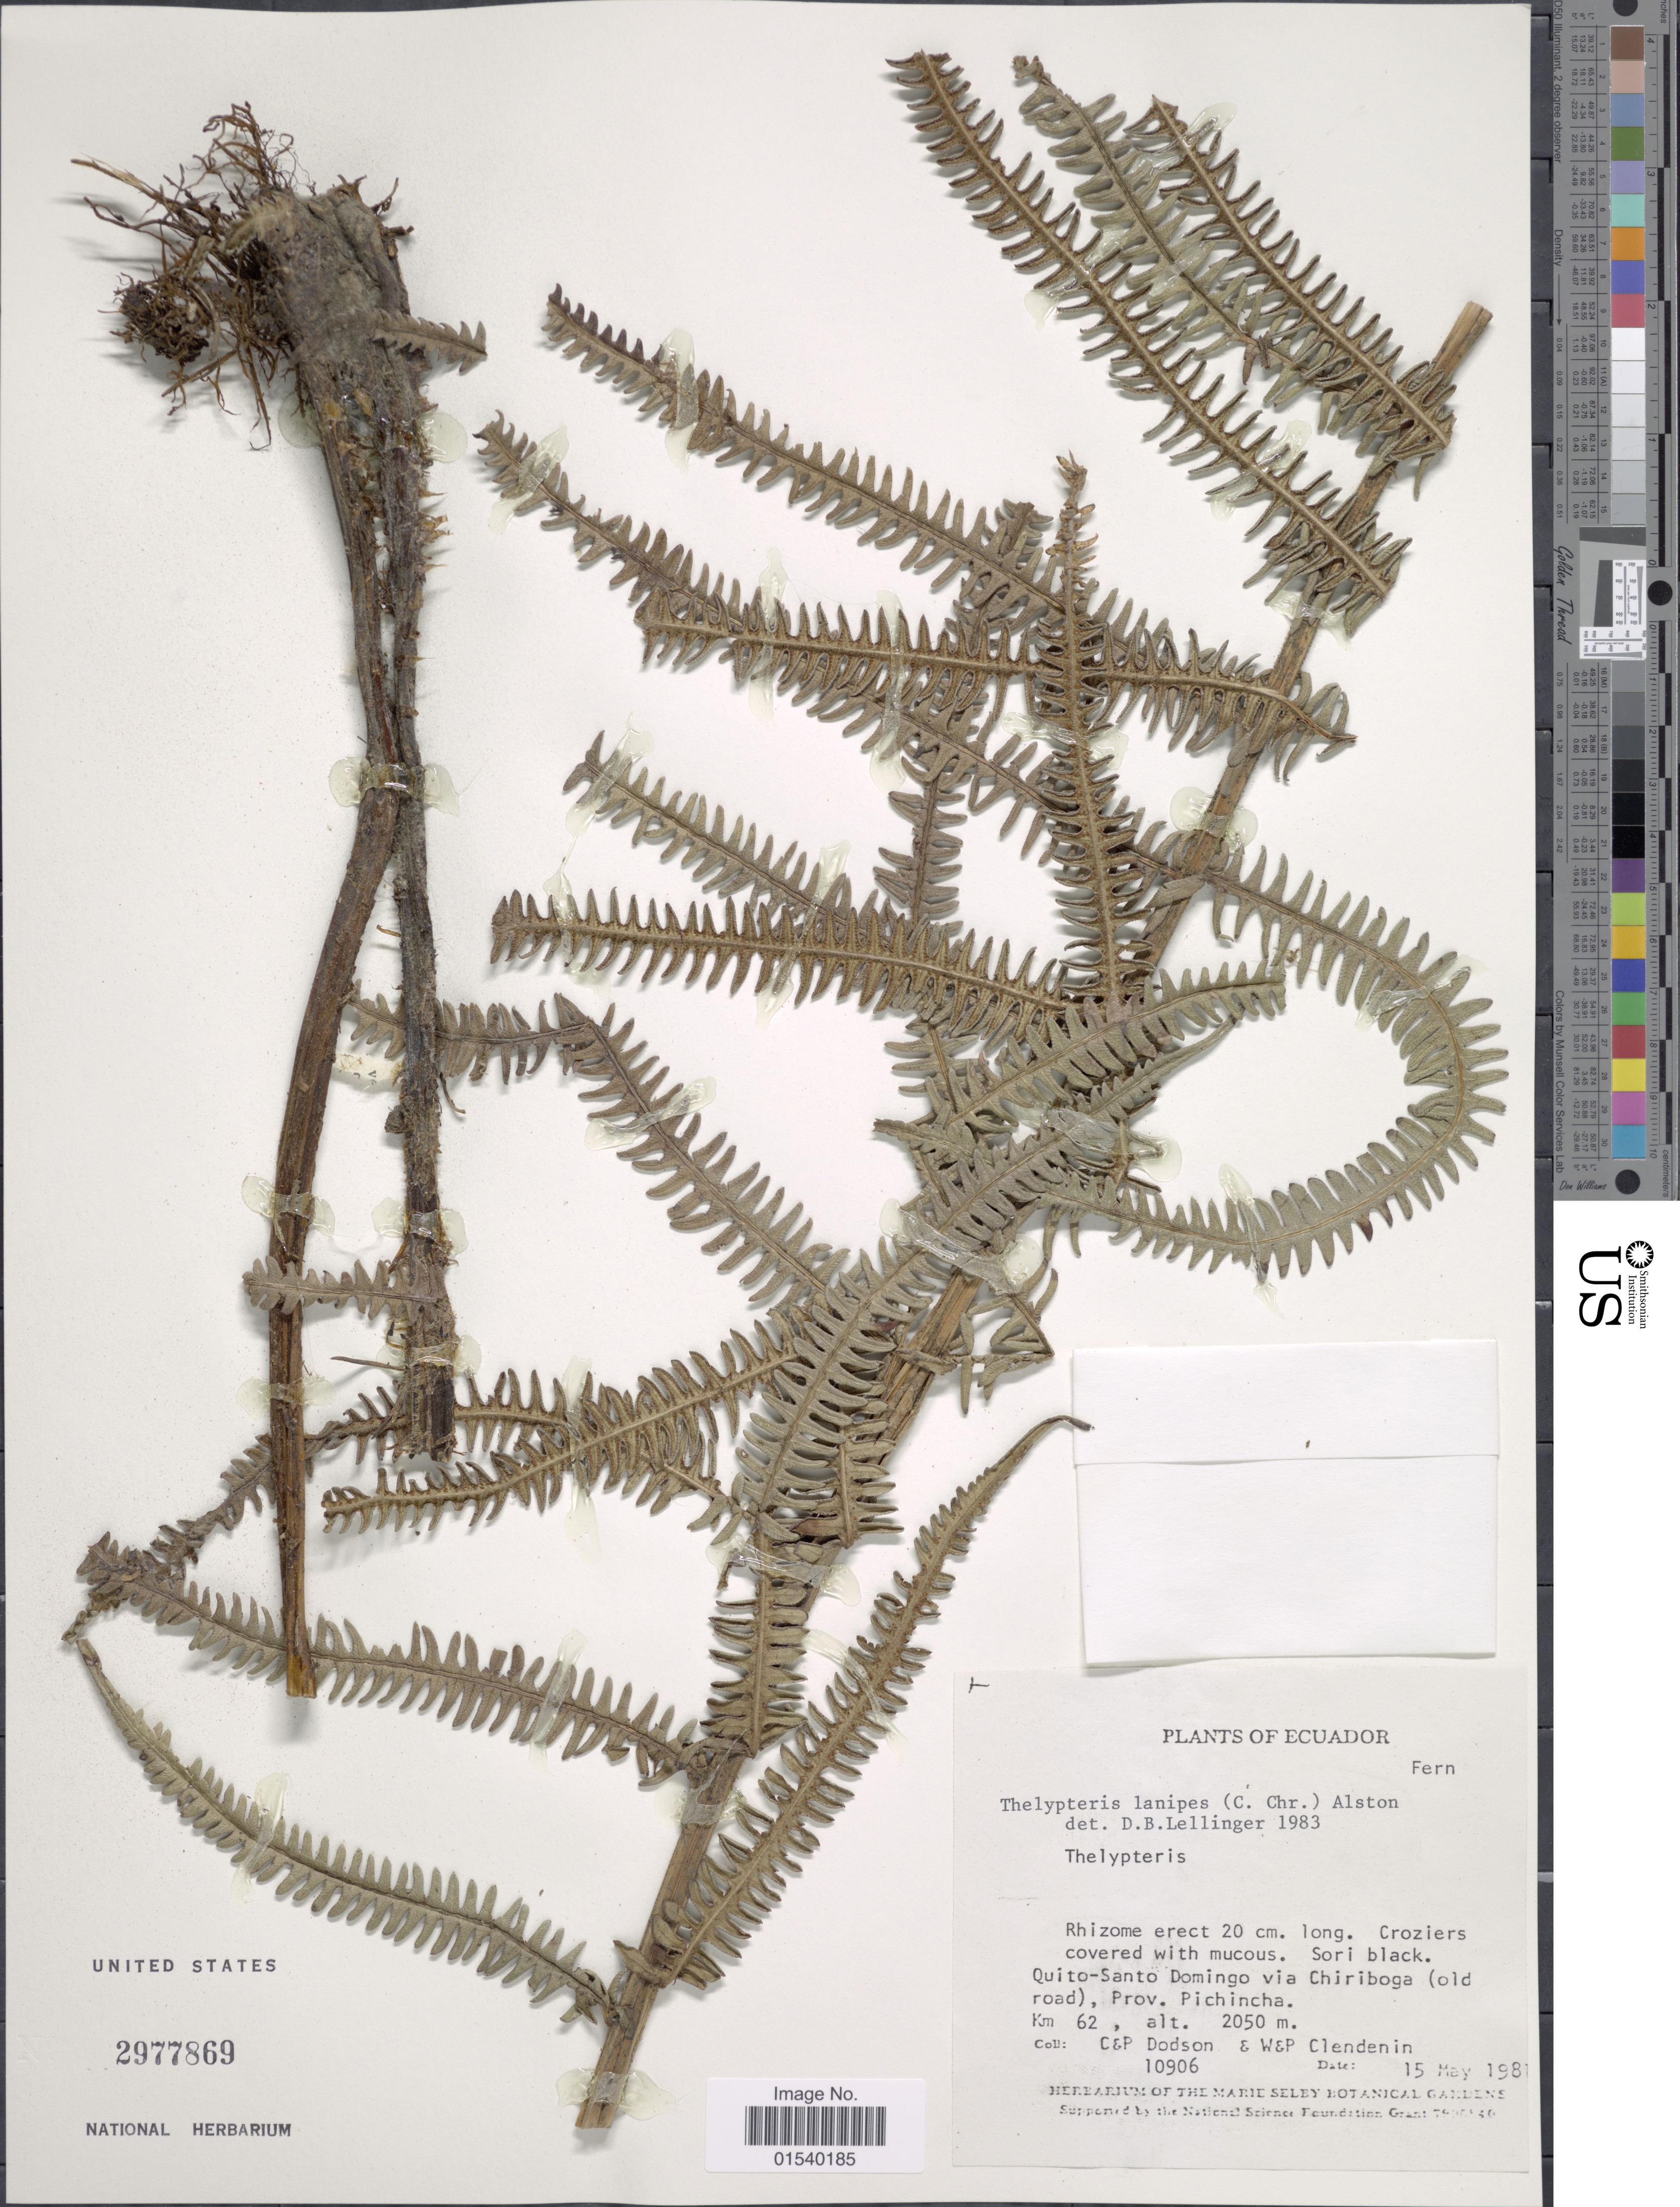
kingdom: Plantae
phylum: Tracheophyta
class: Polypodiopsida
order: Polypodiales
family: Thelypteridaceae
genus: Amauropelta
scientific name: Amauropelta lanipes (C. Chr.) comb. nov., ined 2015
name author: (C. Chr.)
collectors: C. Dodson, P. M. Dodson, W. Clendenin & P. Clendenin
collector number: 10906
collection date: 1981-05-15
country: Ecuador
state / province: Pichincha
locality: Quito-Santo Domingo via Chiriboga (old road)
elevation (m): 2050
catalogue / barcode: US 2977869